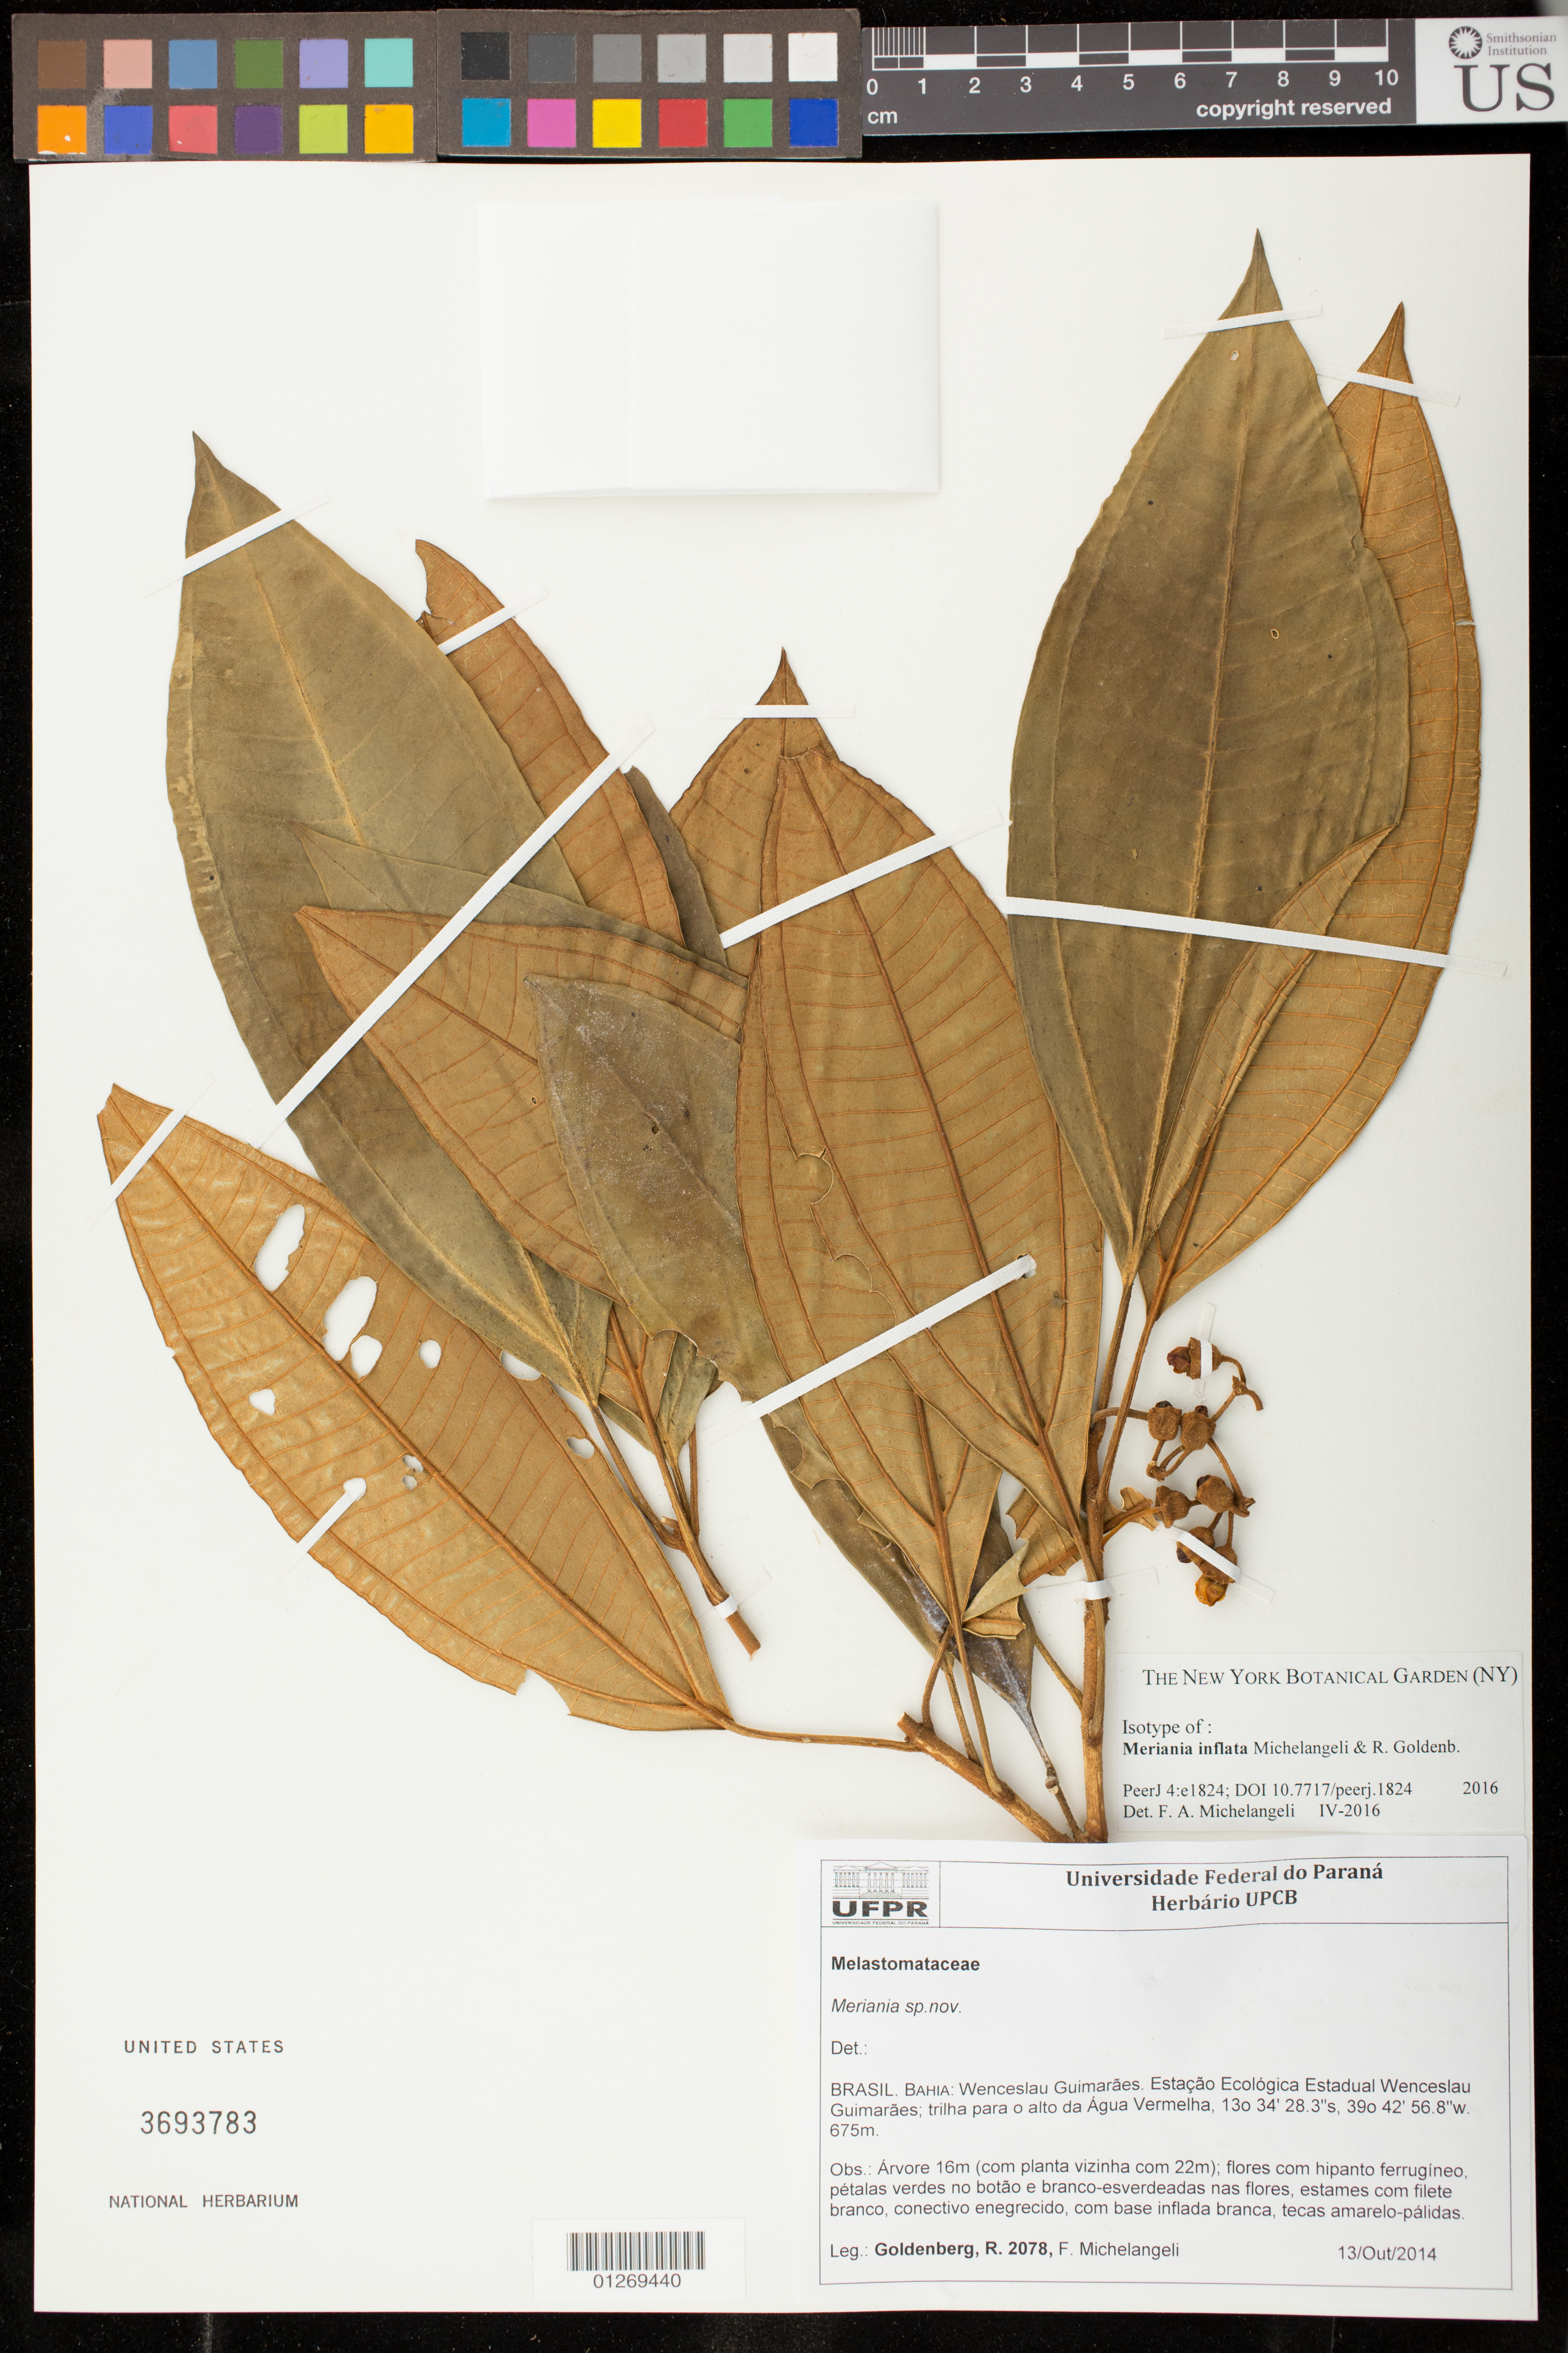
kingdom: Plantae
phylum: Tracheophyta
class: Magnoliopsida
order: Myrtales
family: Melastomataceae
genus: Meriania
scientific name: Meriania inflata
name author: Michelang. & R. Goldenb.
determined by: Michelangeli, F. A.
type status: Isotype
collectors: R. Goldenberg & F. A. Michelangeli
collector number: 2078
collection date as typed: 13/Out/2014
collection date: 2014-08-13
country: Brazil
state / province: Bahia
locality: Bahia: Wenceslau Guimarães. Estação Ecológica Estadual Wenceslau Guimarães, trilha para o alto da Agua Vermelha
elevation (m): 675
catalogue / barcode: US 3693783